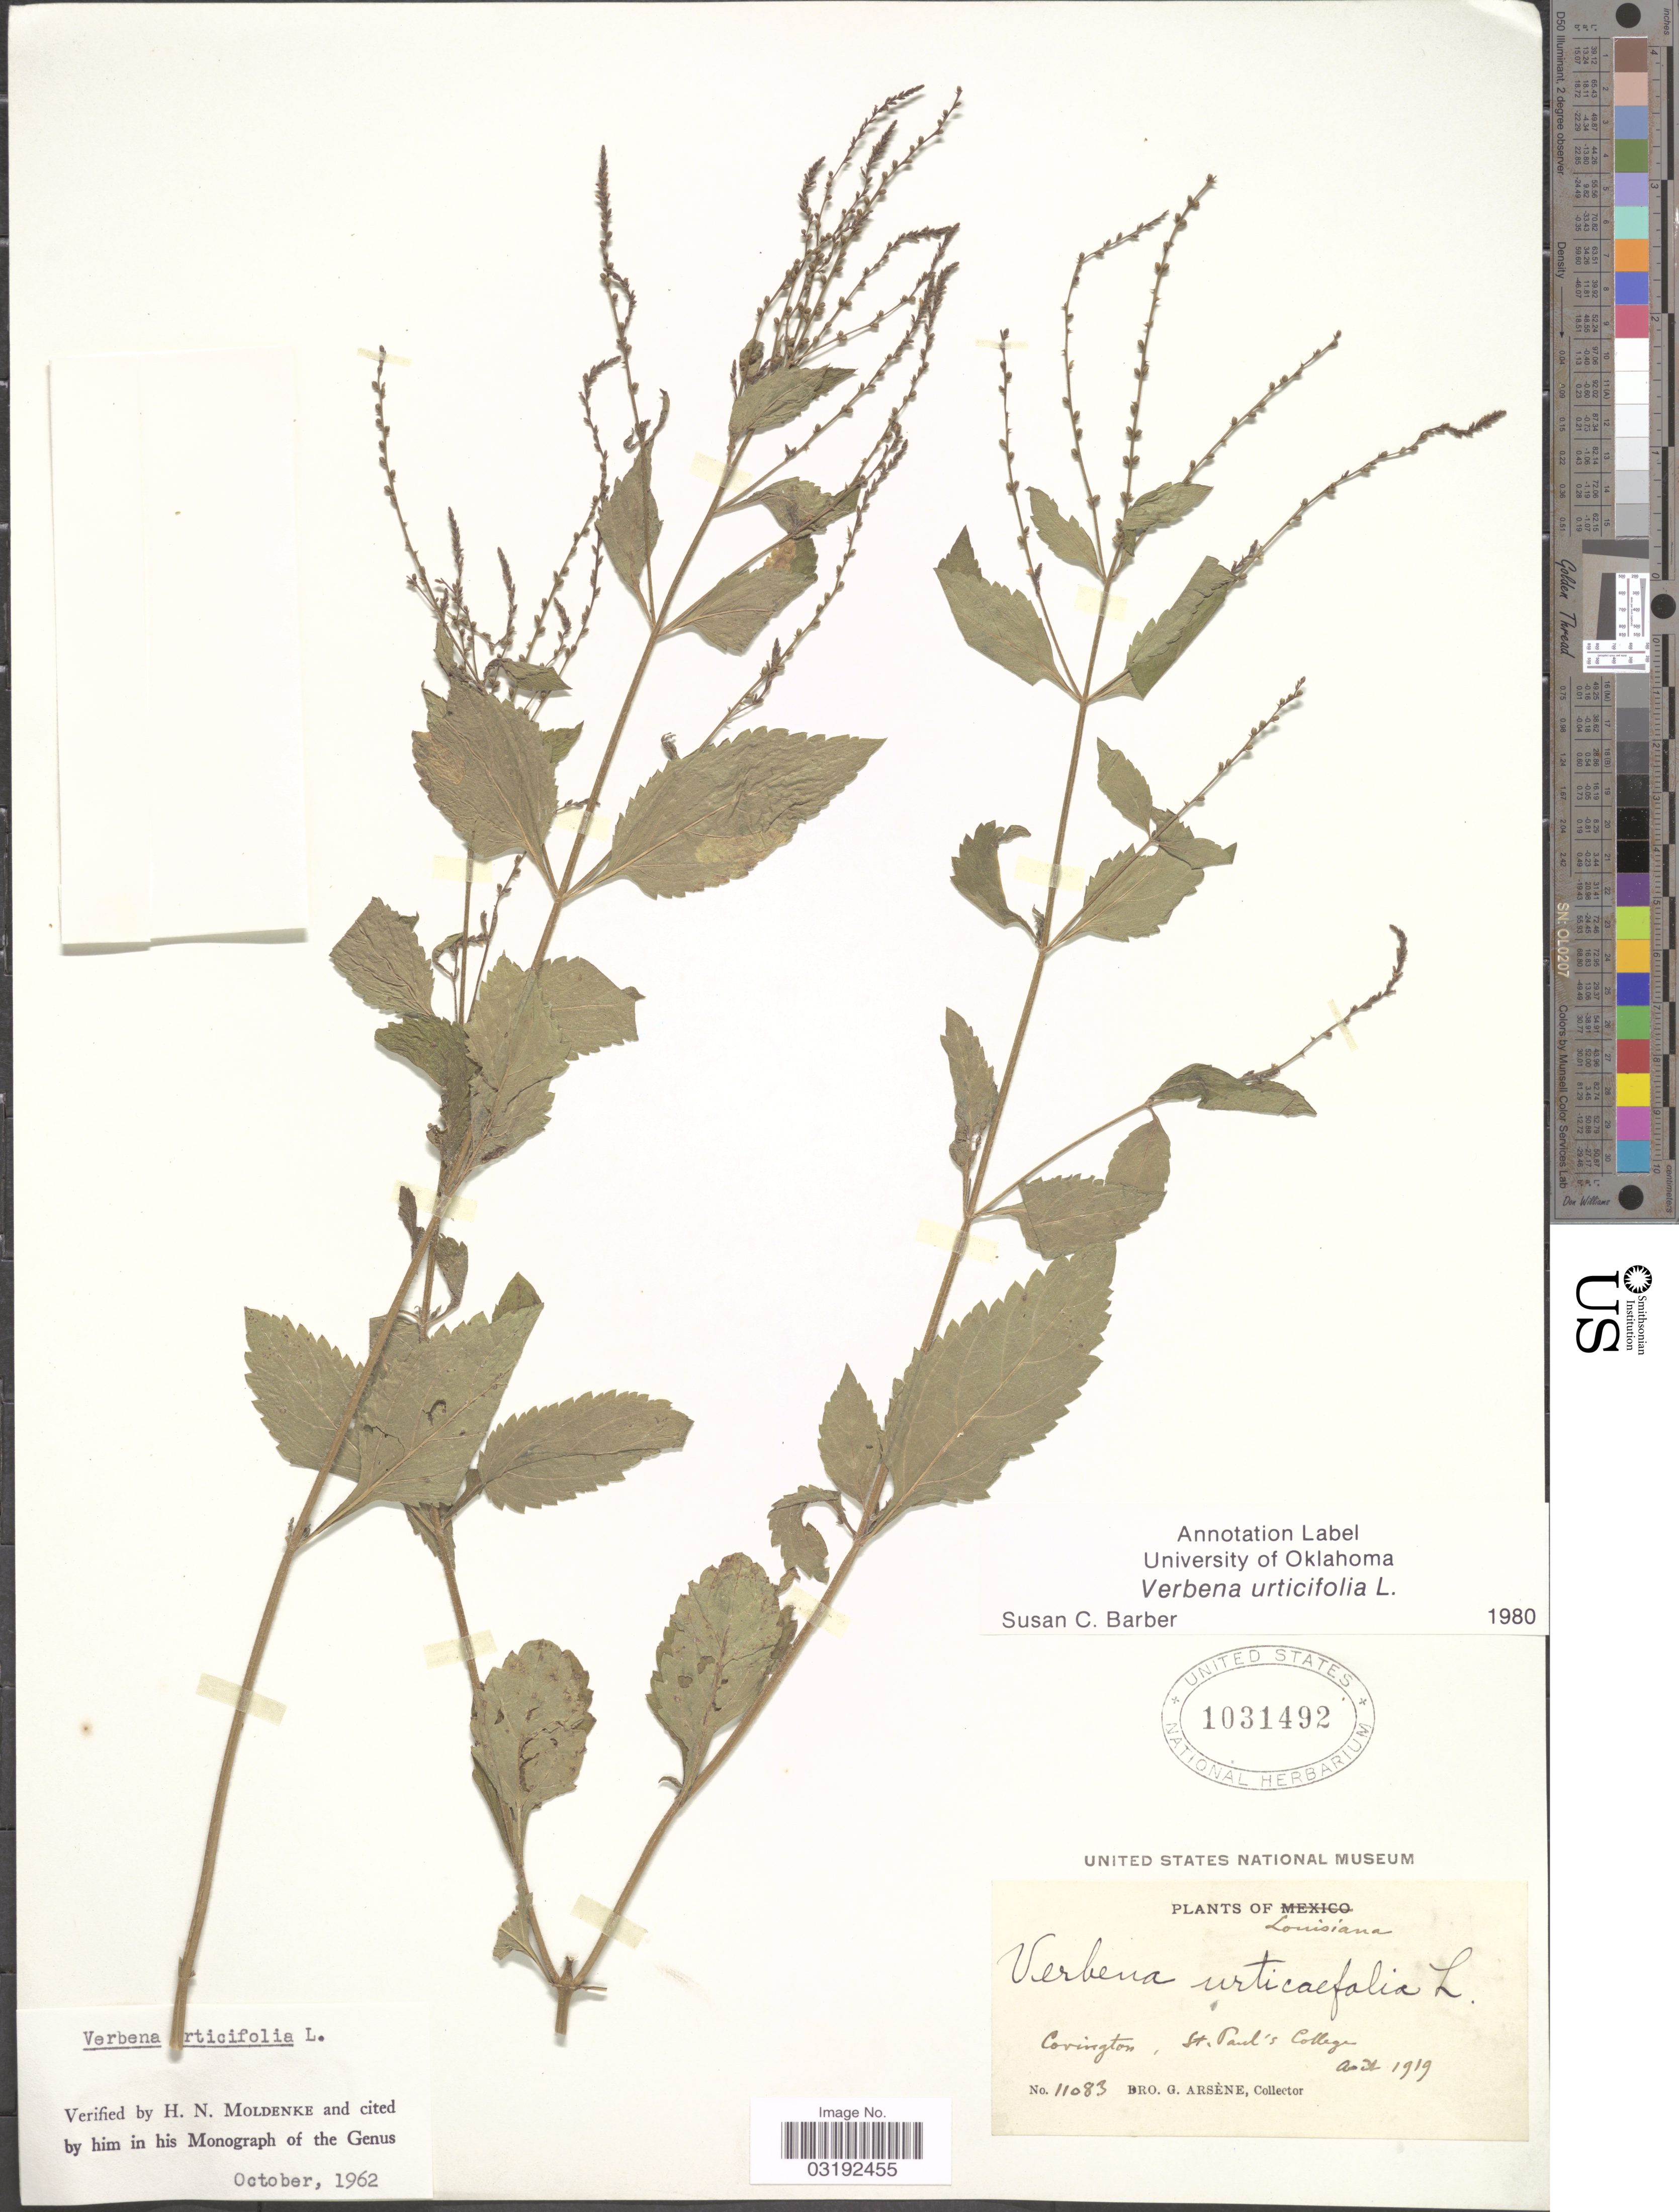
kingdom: Plantae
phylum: Tracheophyta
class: Magnoliopsida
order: Lamiales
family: Verbenaceae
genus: Verbena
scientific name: Verbena urticifolia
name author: L.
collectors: Bro. G. Arsène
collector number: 11083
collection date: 1919-08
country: United States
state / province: Louisiana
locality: Covington, St. Paul's College.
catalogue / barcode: US 1031492